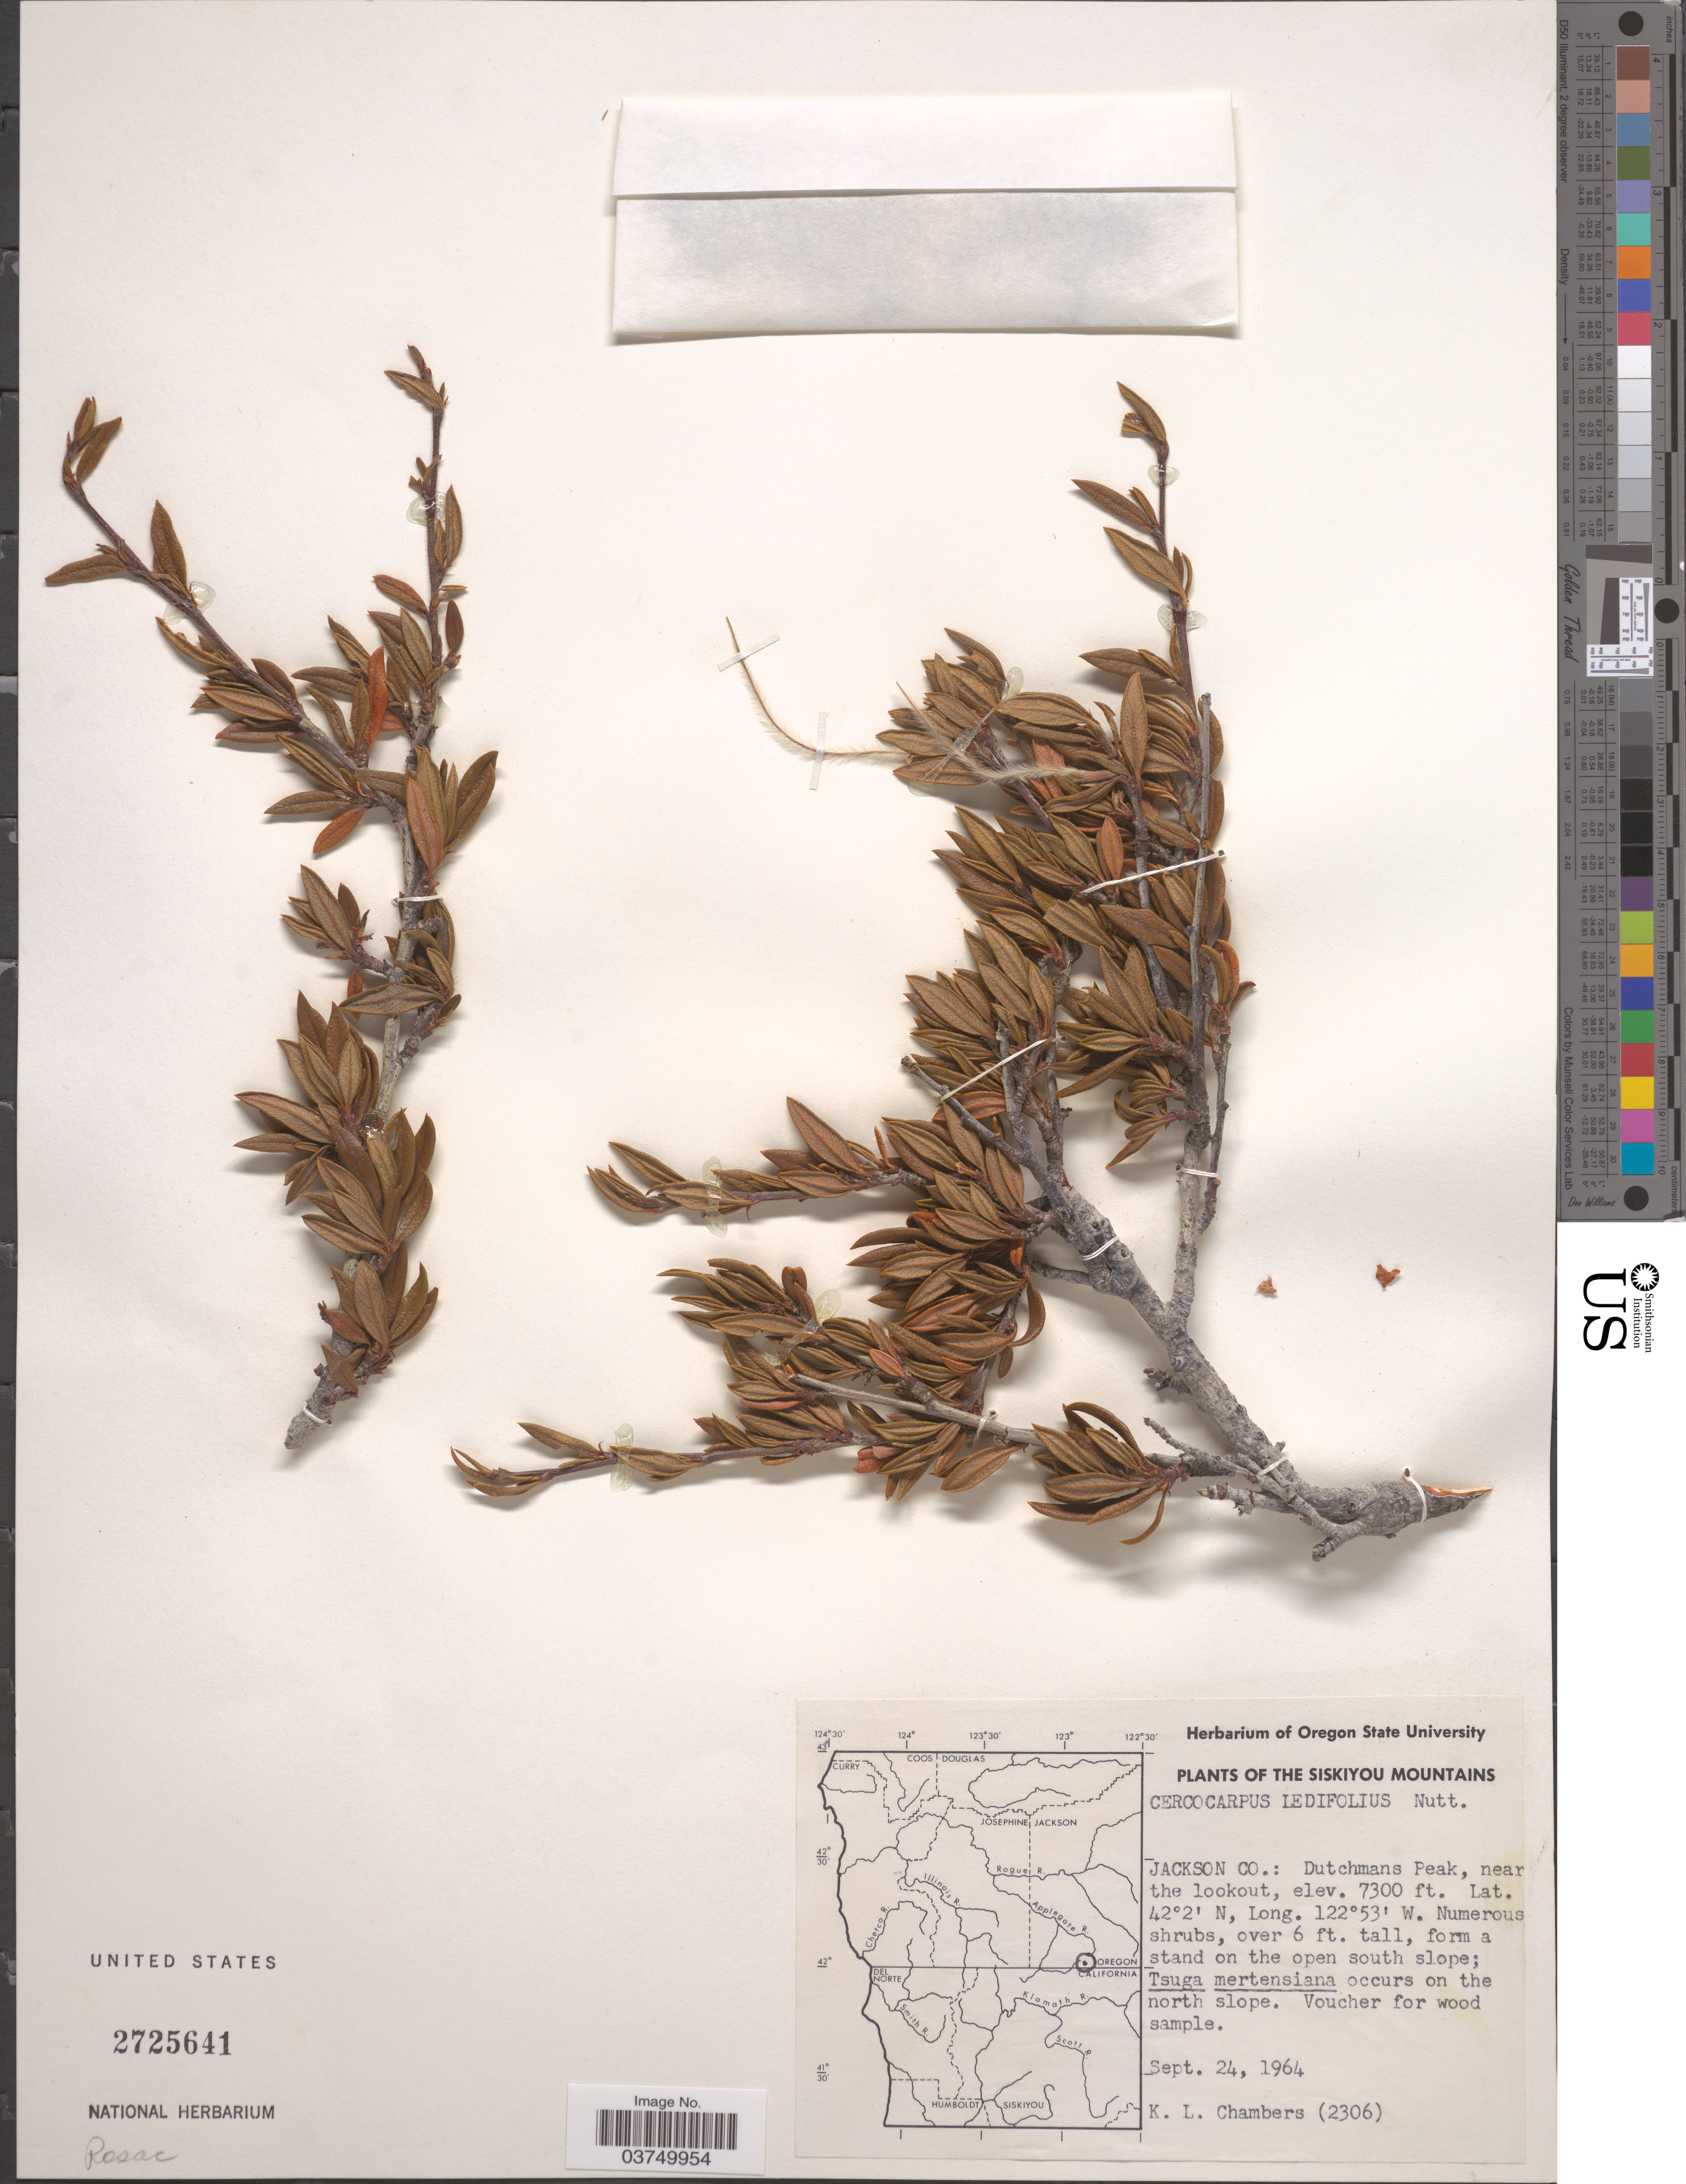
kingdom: Plantae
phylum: Tracheophyta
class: Magnoliopsida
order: Rosales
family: Rosaceae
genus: Cercocarpus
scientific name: Cercocarpus ledifolius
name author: Nutt.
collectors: K. Chambers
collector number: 2306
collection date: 1964-09-24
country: United States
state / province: Oregon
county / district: Jackson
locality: Siskiyou Mountains. Jackson Co.: Dutchmans Peak, near the lookout.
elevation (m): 2225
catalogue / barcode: US 2725641